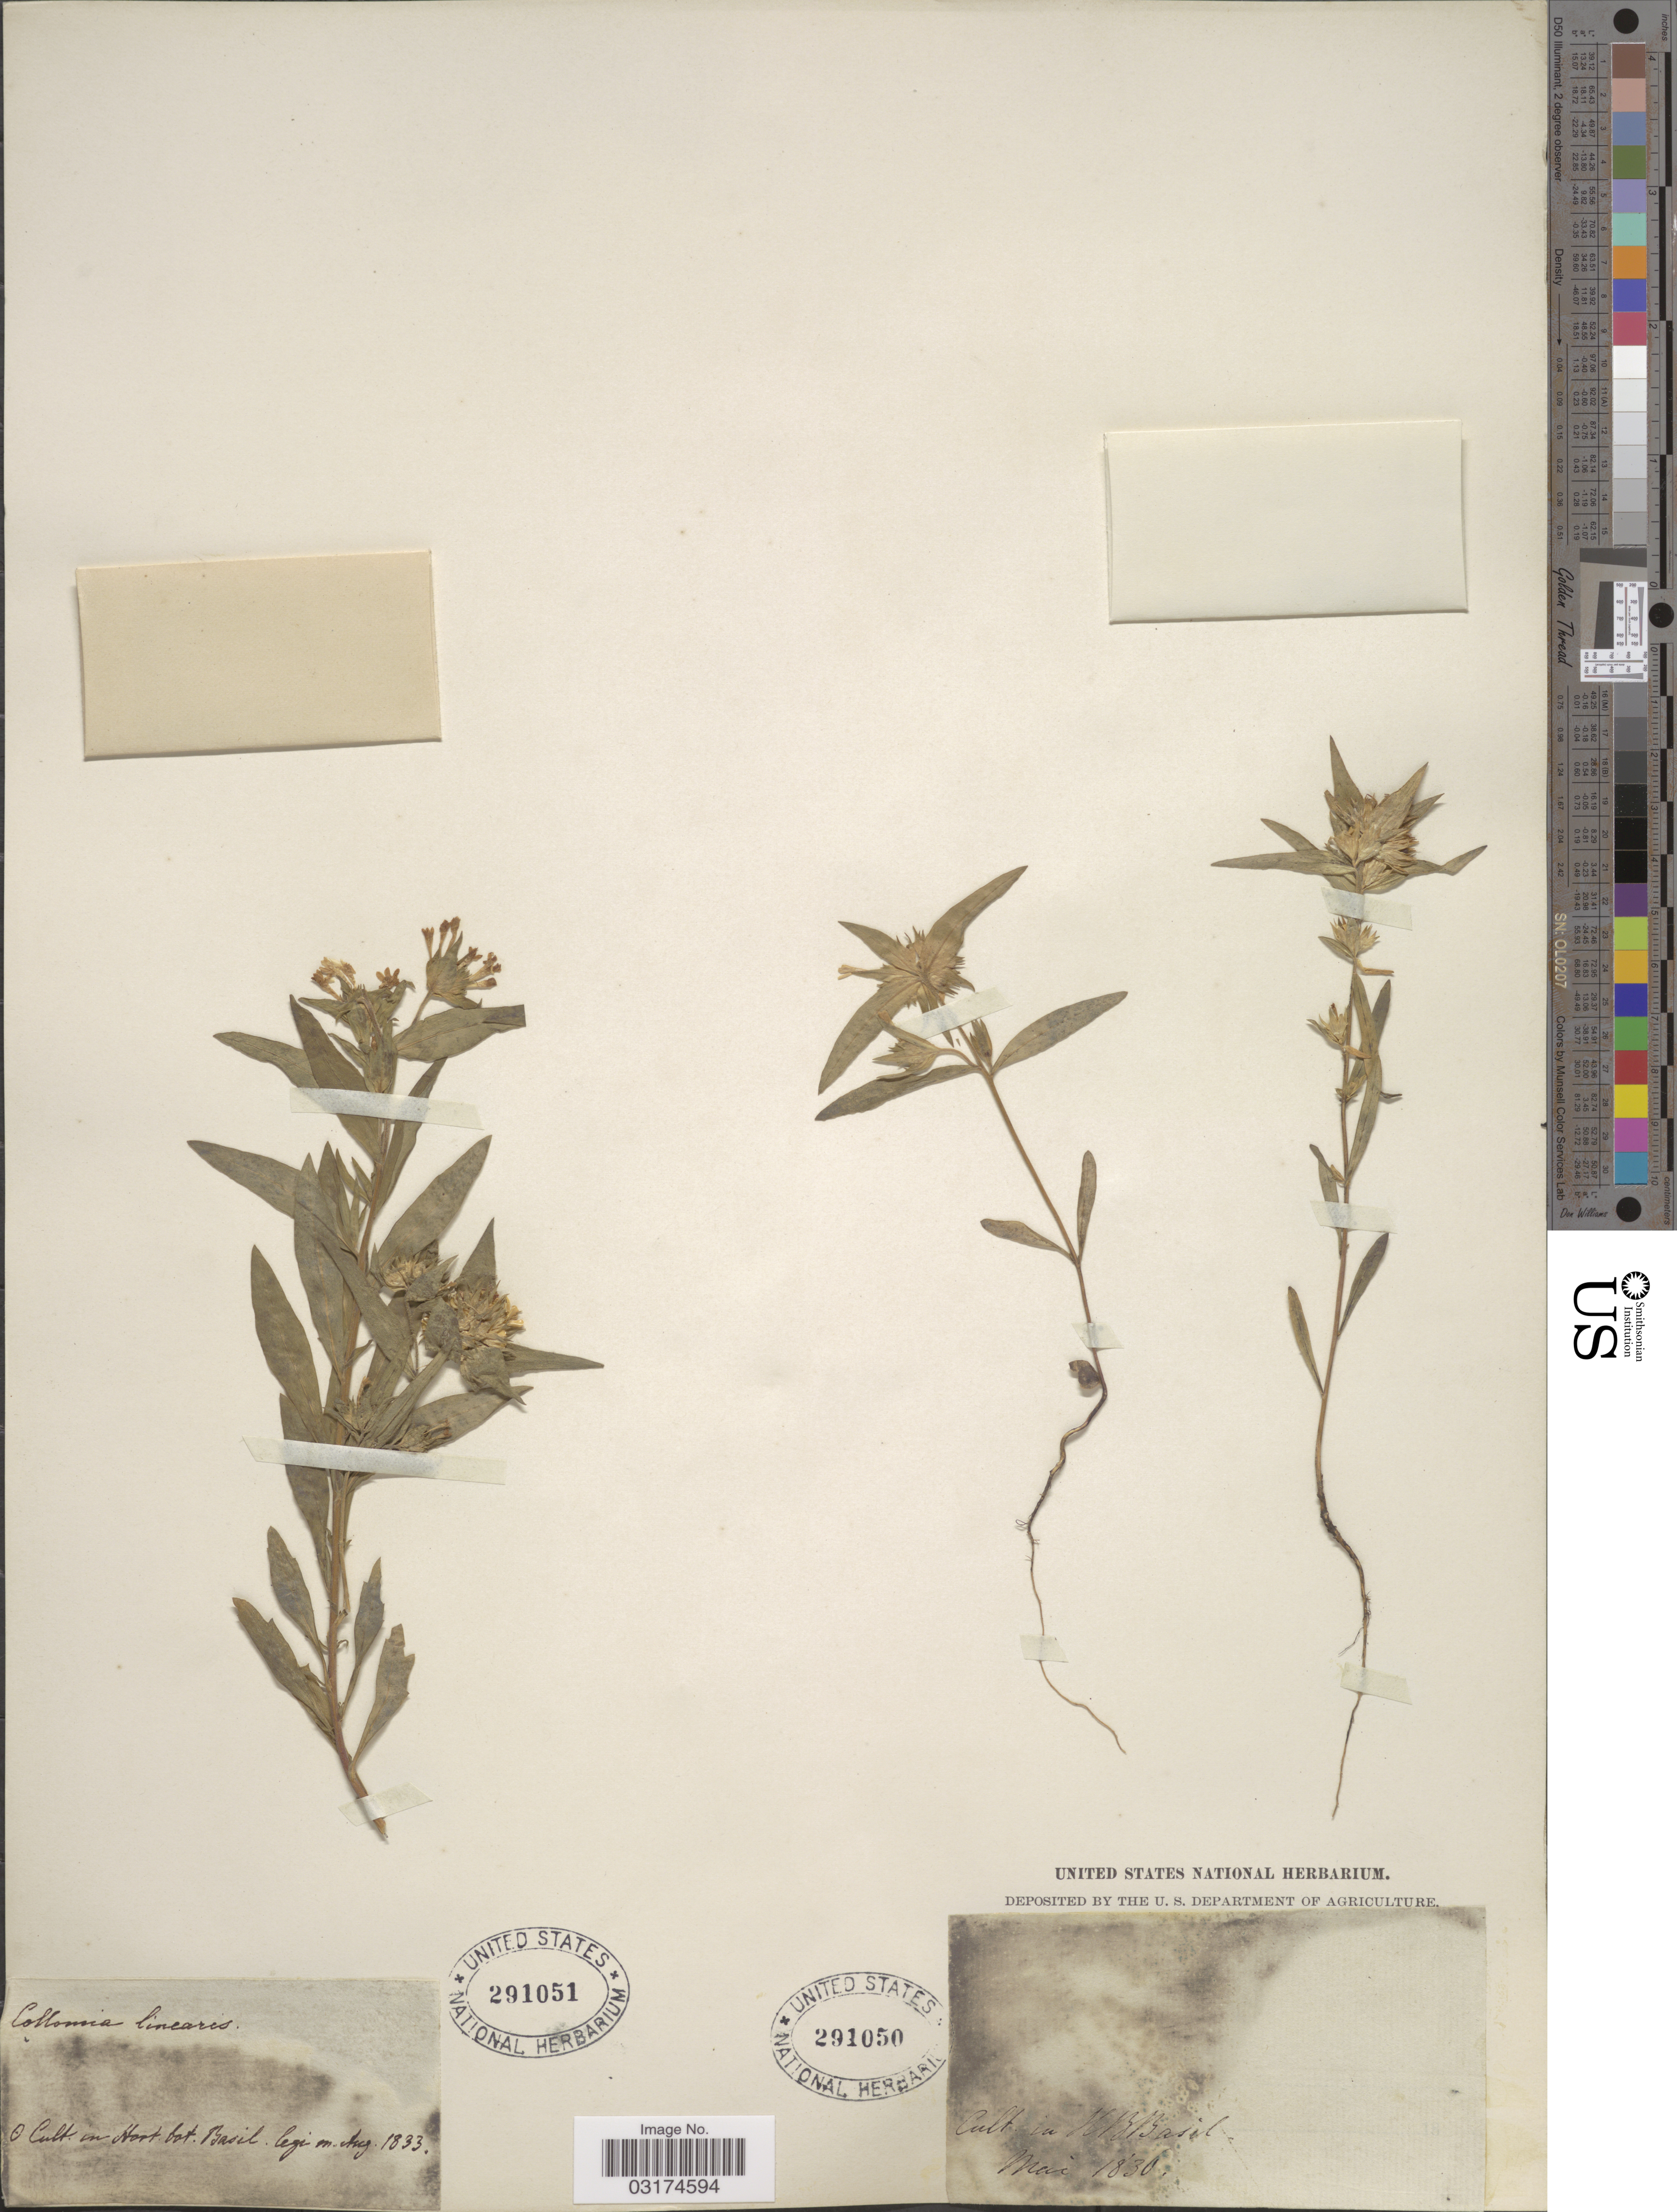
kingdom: Plantae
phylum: Tracheophyta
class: Magnoliopsida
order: Ericales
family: Polemoniaceae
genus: Collomia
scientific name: Collomia linearis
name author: Nutt.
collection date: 1833-08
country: Switzerland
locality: Hort. Bot. Basil.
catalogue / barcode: US 291051